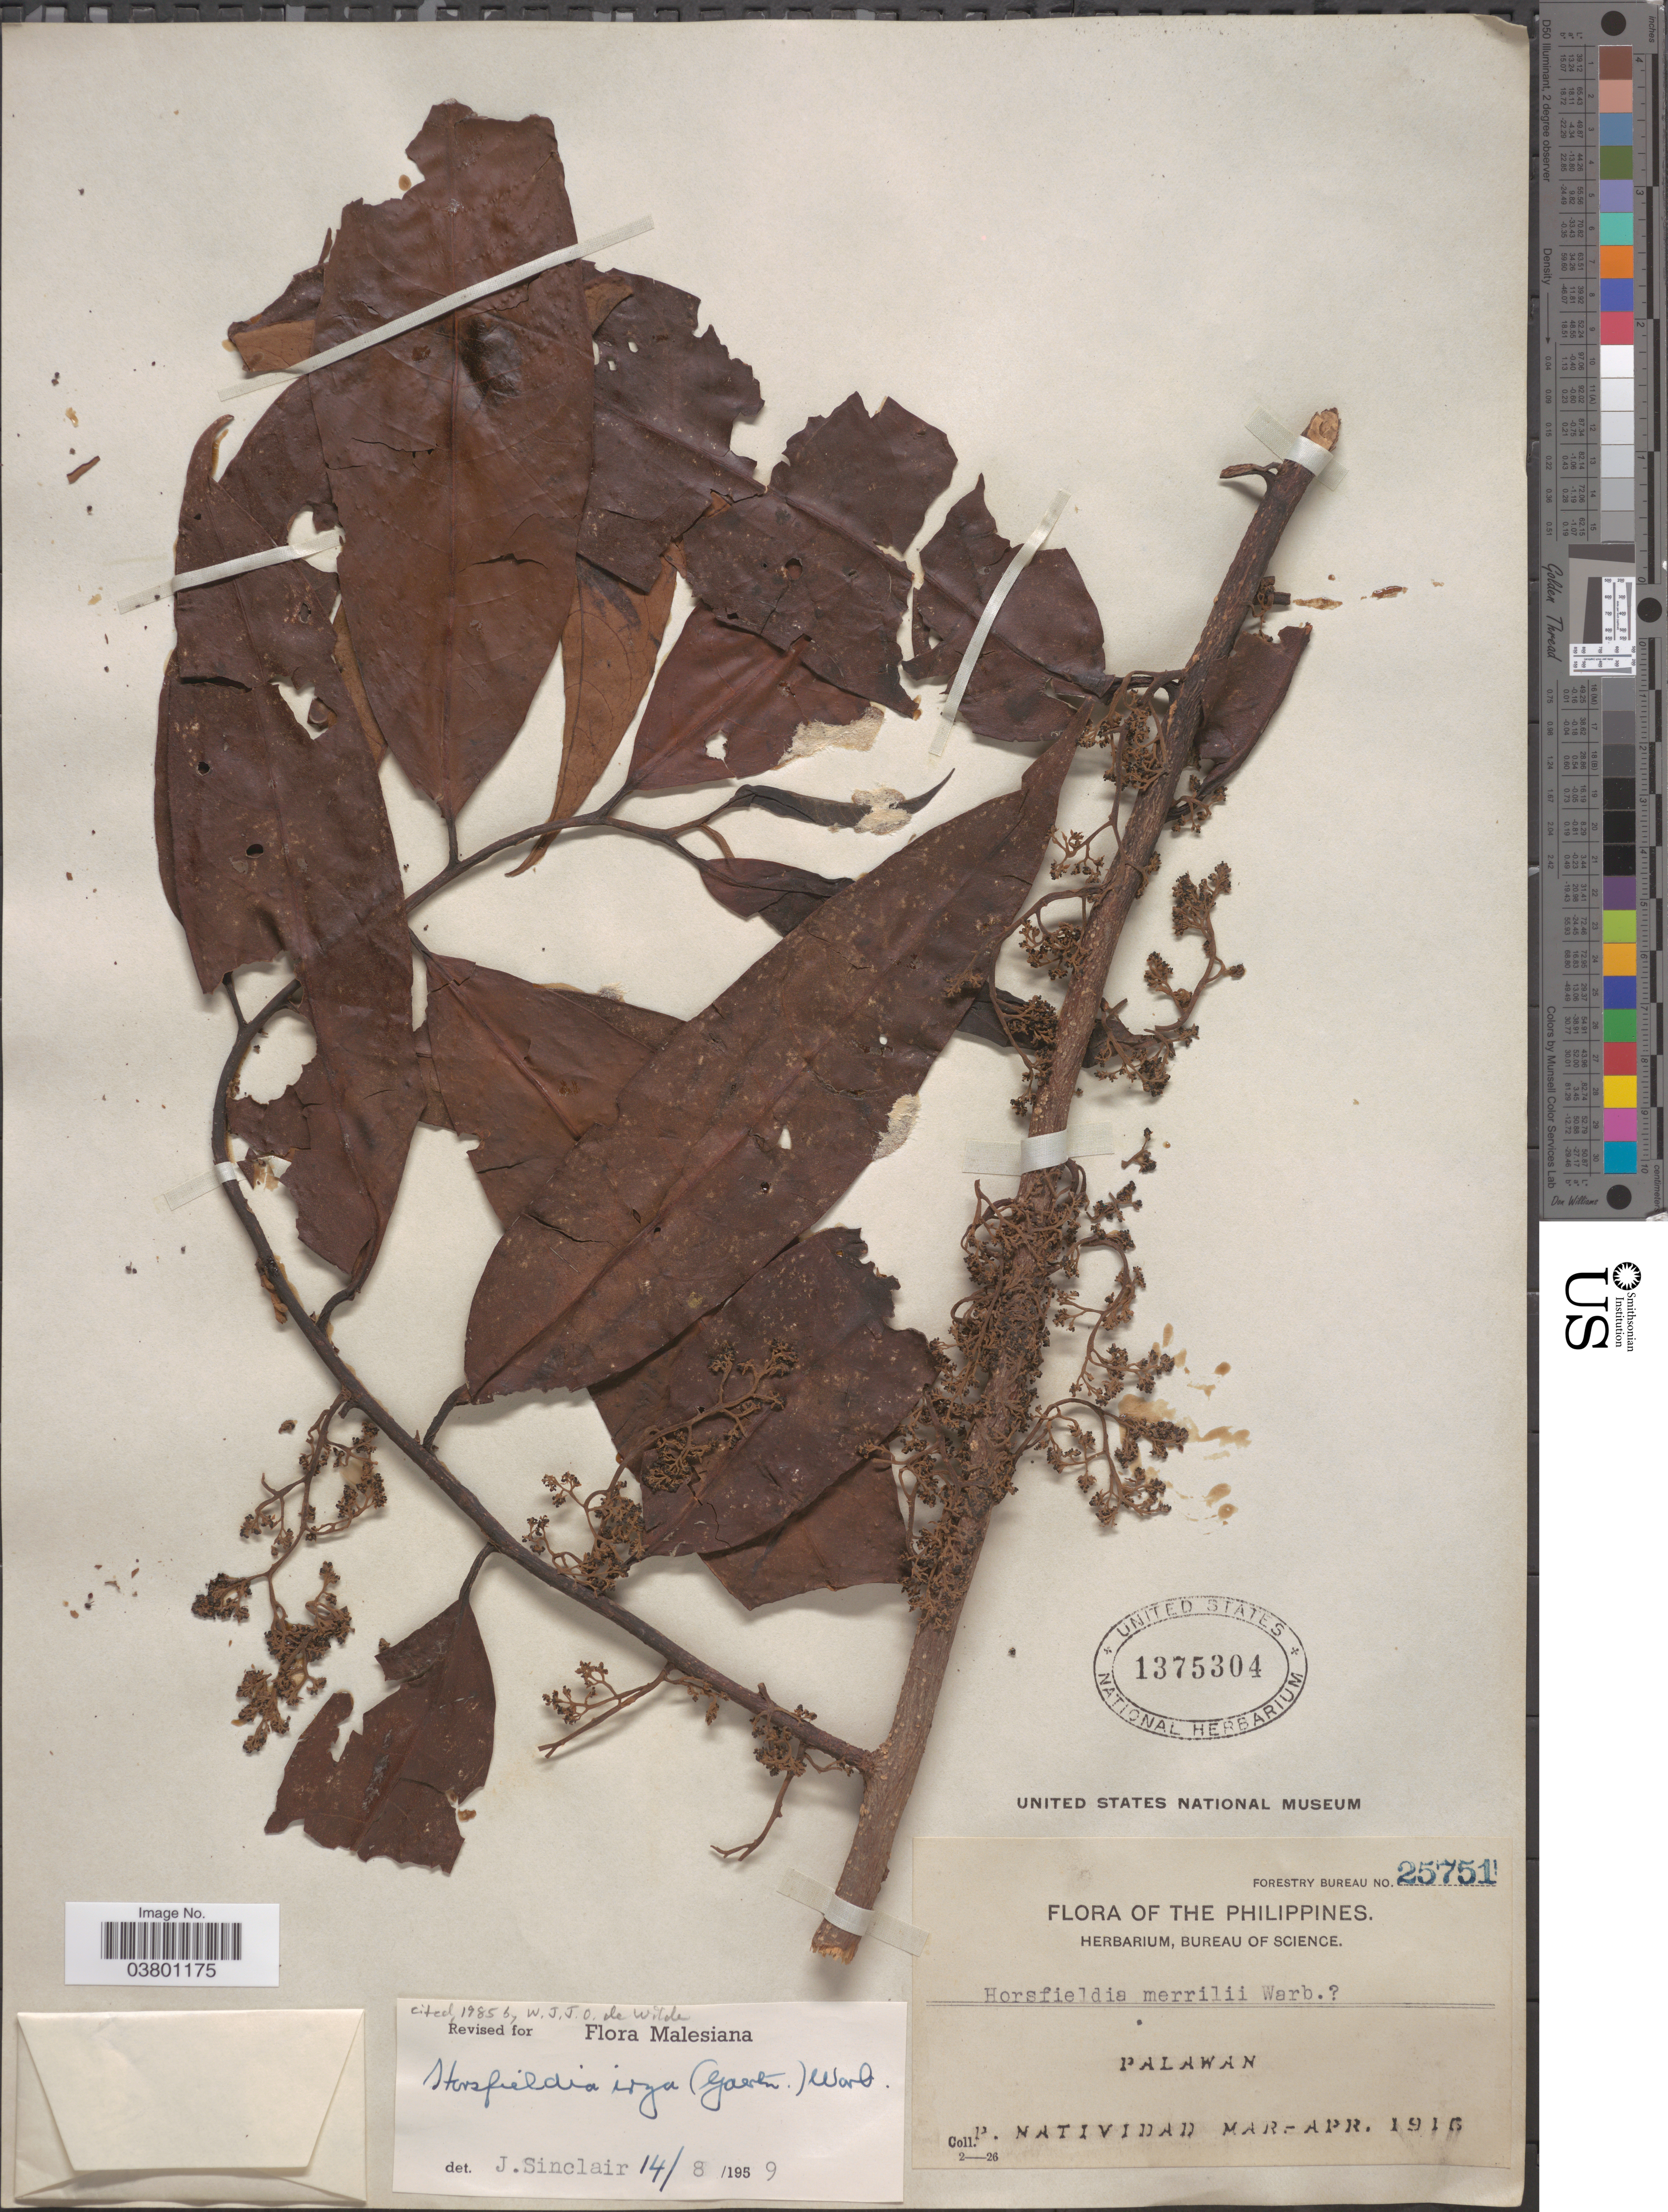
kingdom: Plantae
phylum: Tracheophyta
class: Magnoliopsida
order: Magnoliales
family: Myristicaceae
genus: Horsfieldia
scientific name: Horsfieldia irya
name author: (Gaertn.) Warb.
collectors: P. Natividad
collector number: Forestry Bureau 25751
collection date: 1916-03/1916-04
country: Philippines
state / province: Mimaropa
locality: Palawan.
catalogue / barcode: US 1375304